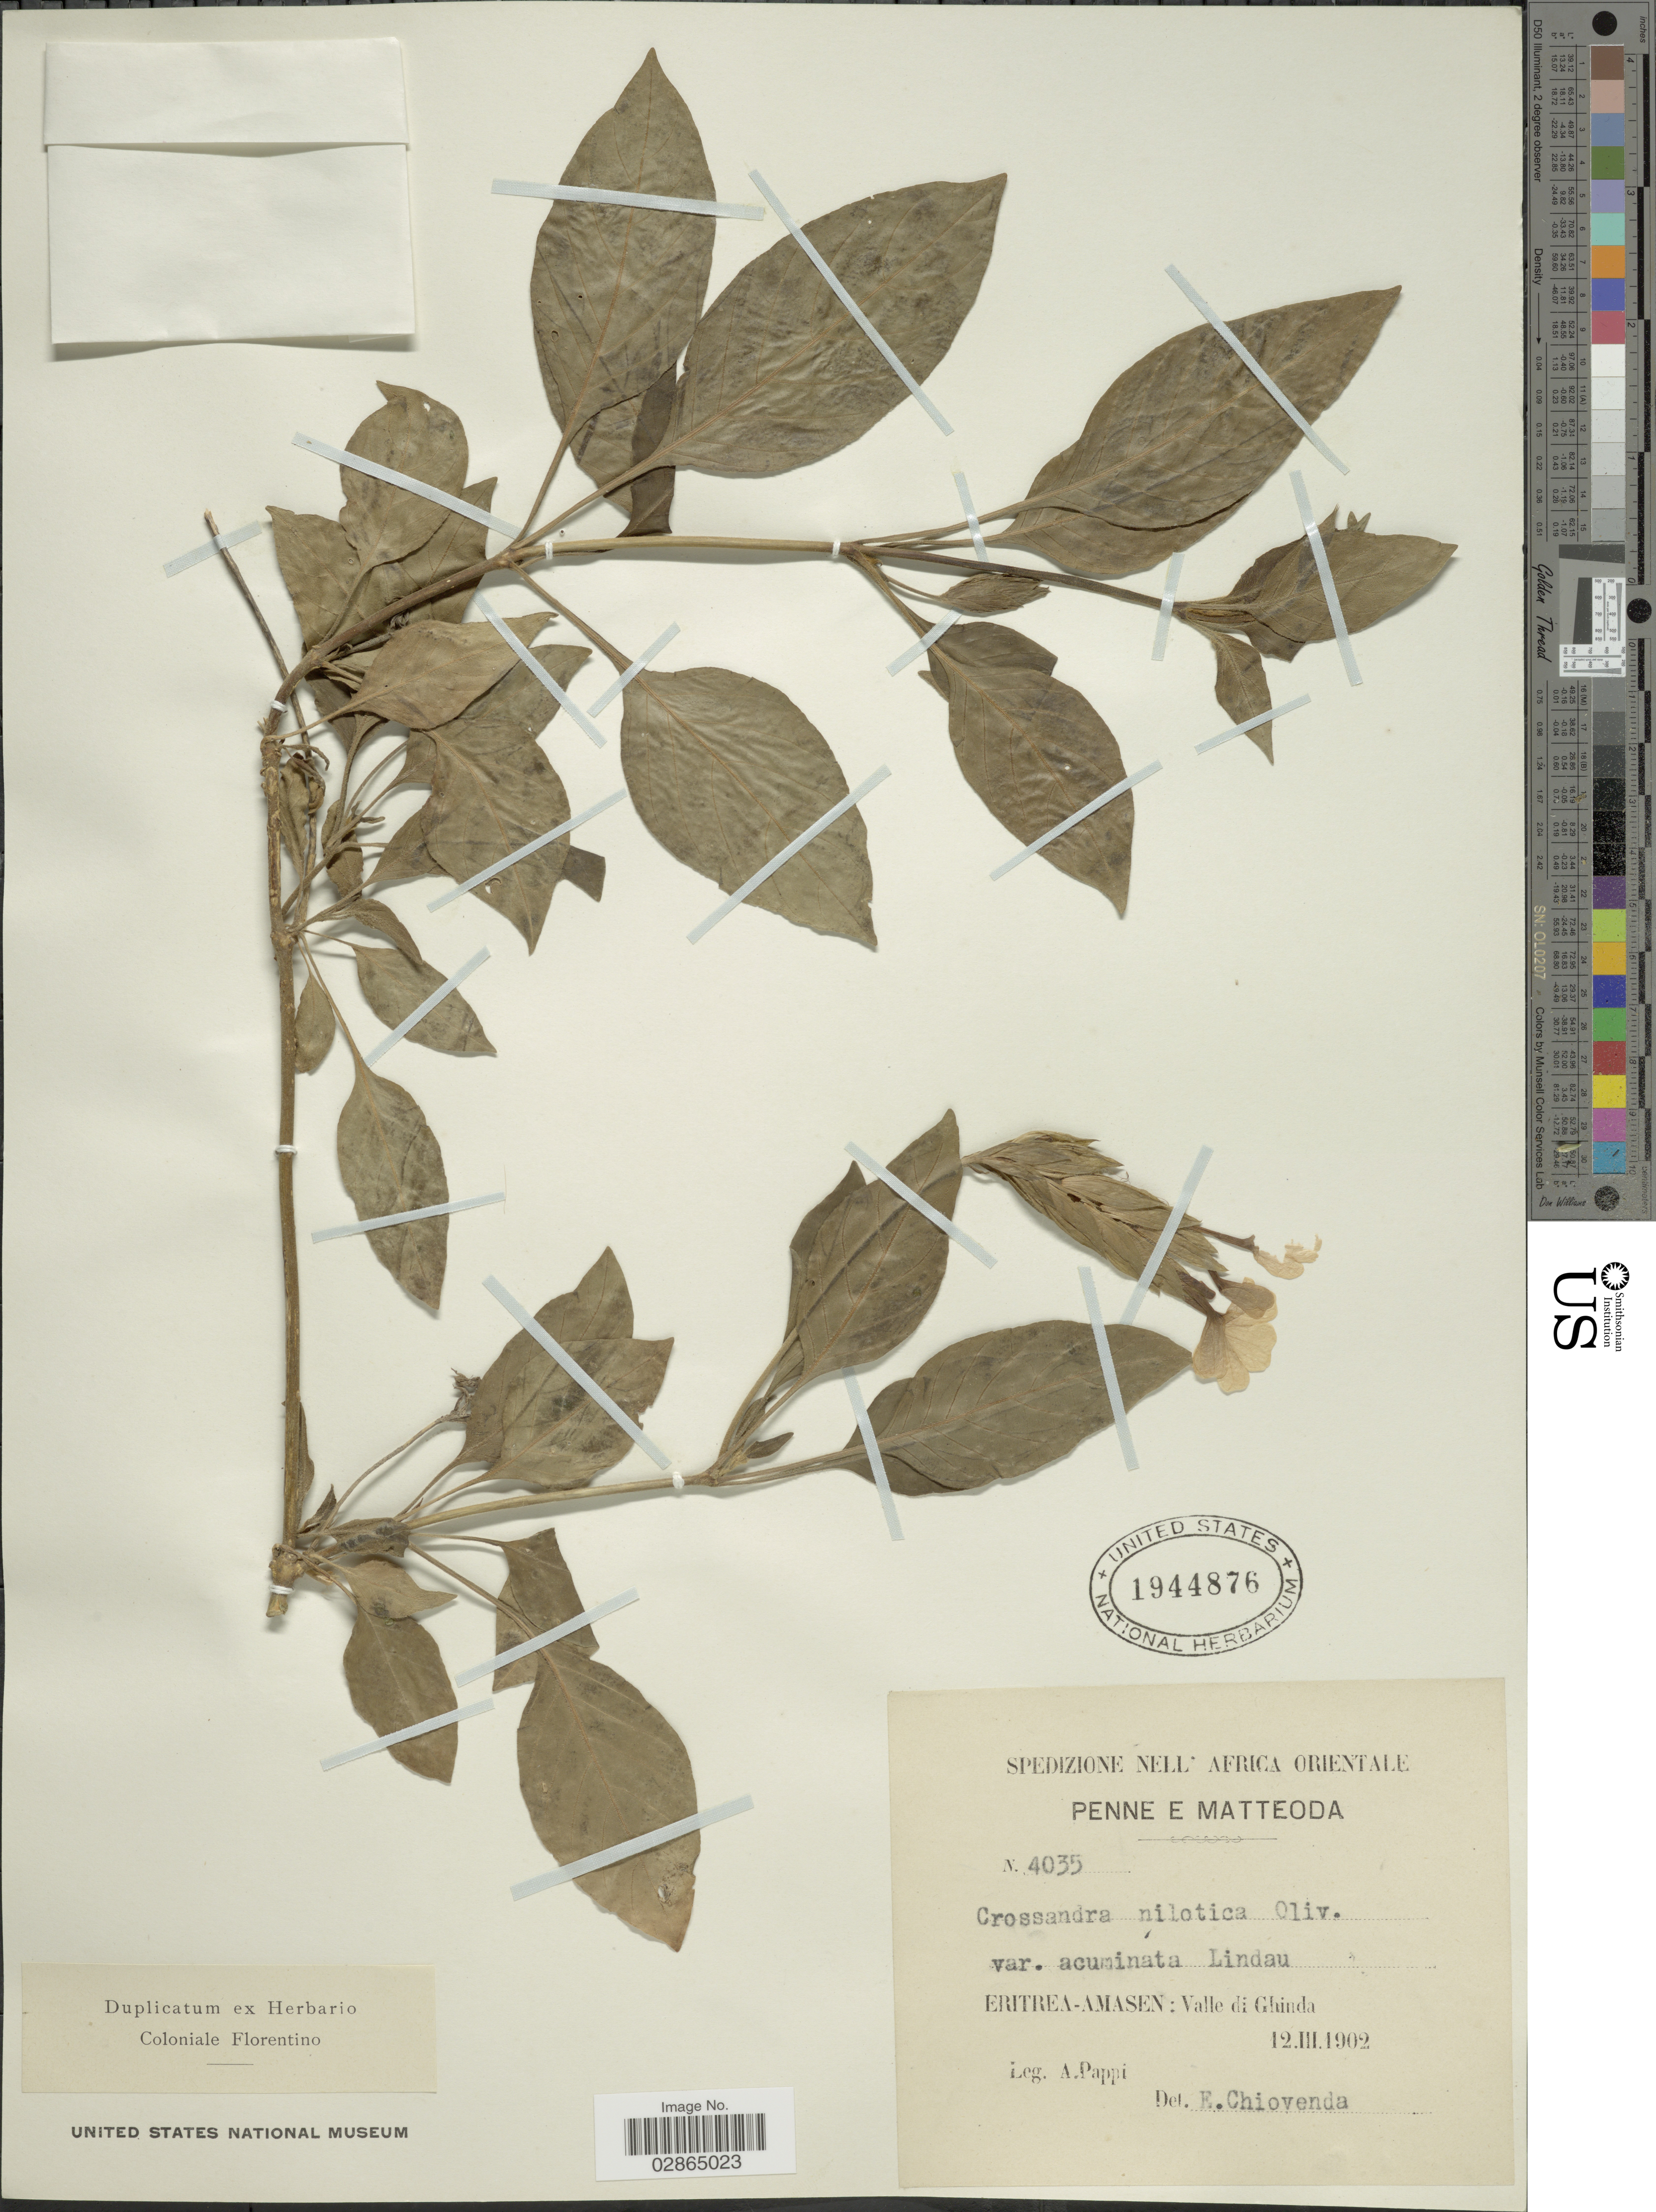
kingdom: Plantae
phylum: Tracheophyta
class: Magnoliopsida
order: Lamiales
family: Acanthaceae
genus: Crossandra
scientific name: Crossandra nilotica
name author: Oliv.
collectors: A. Pappi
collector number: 4035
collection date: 1902-03-12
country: Eritrea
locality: Eritrea-Amasen: Valle di Ghinda.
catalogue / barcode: US 1944876